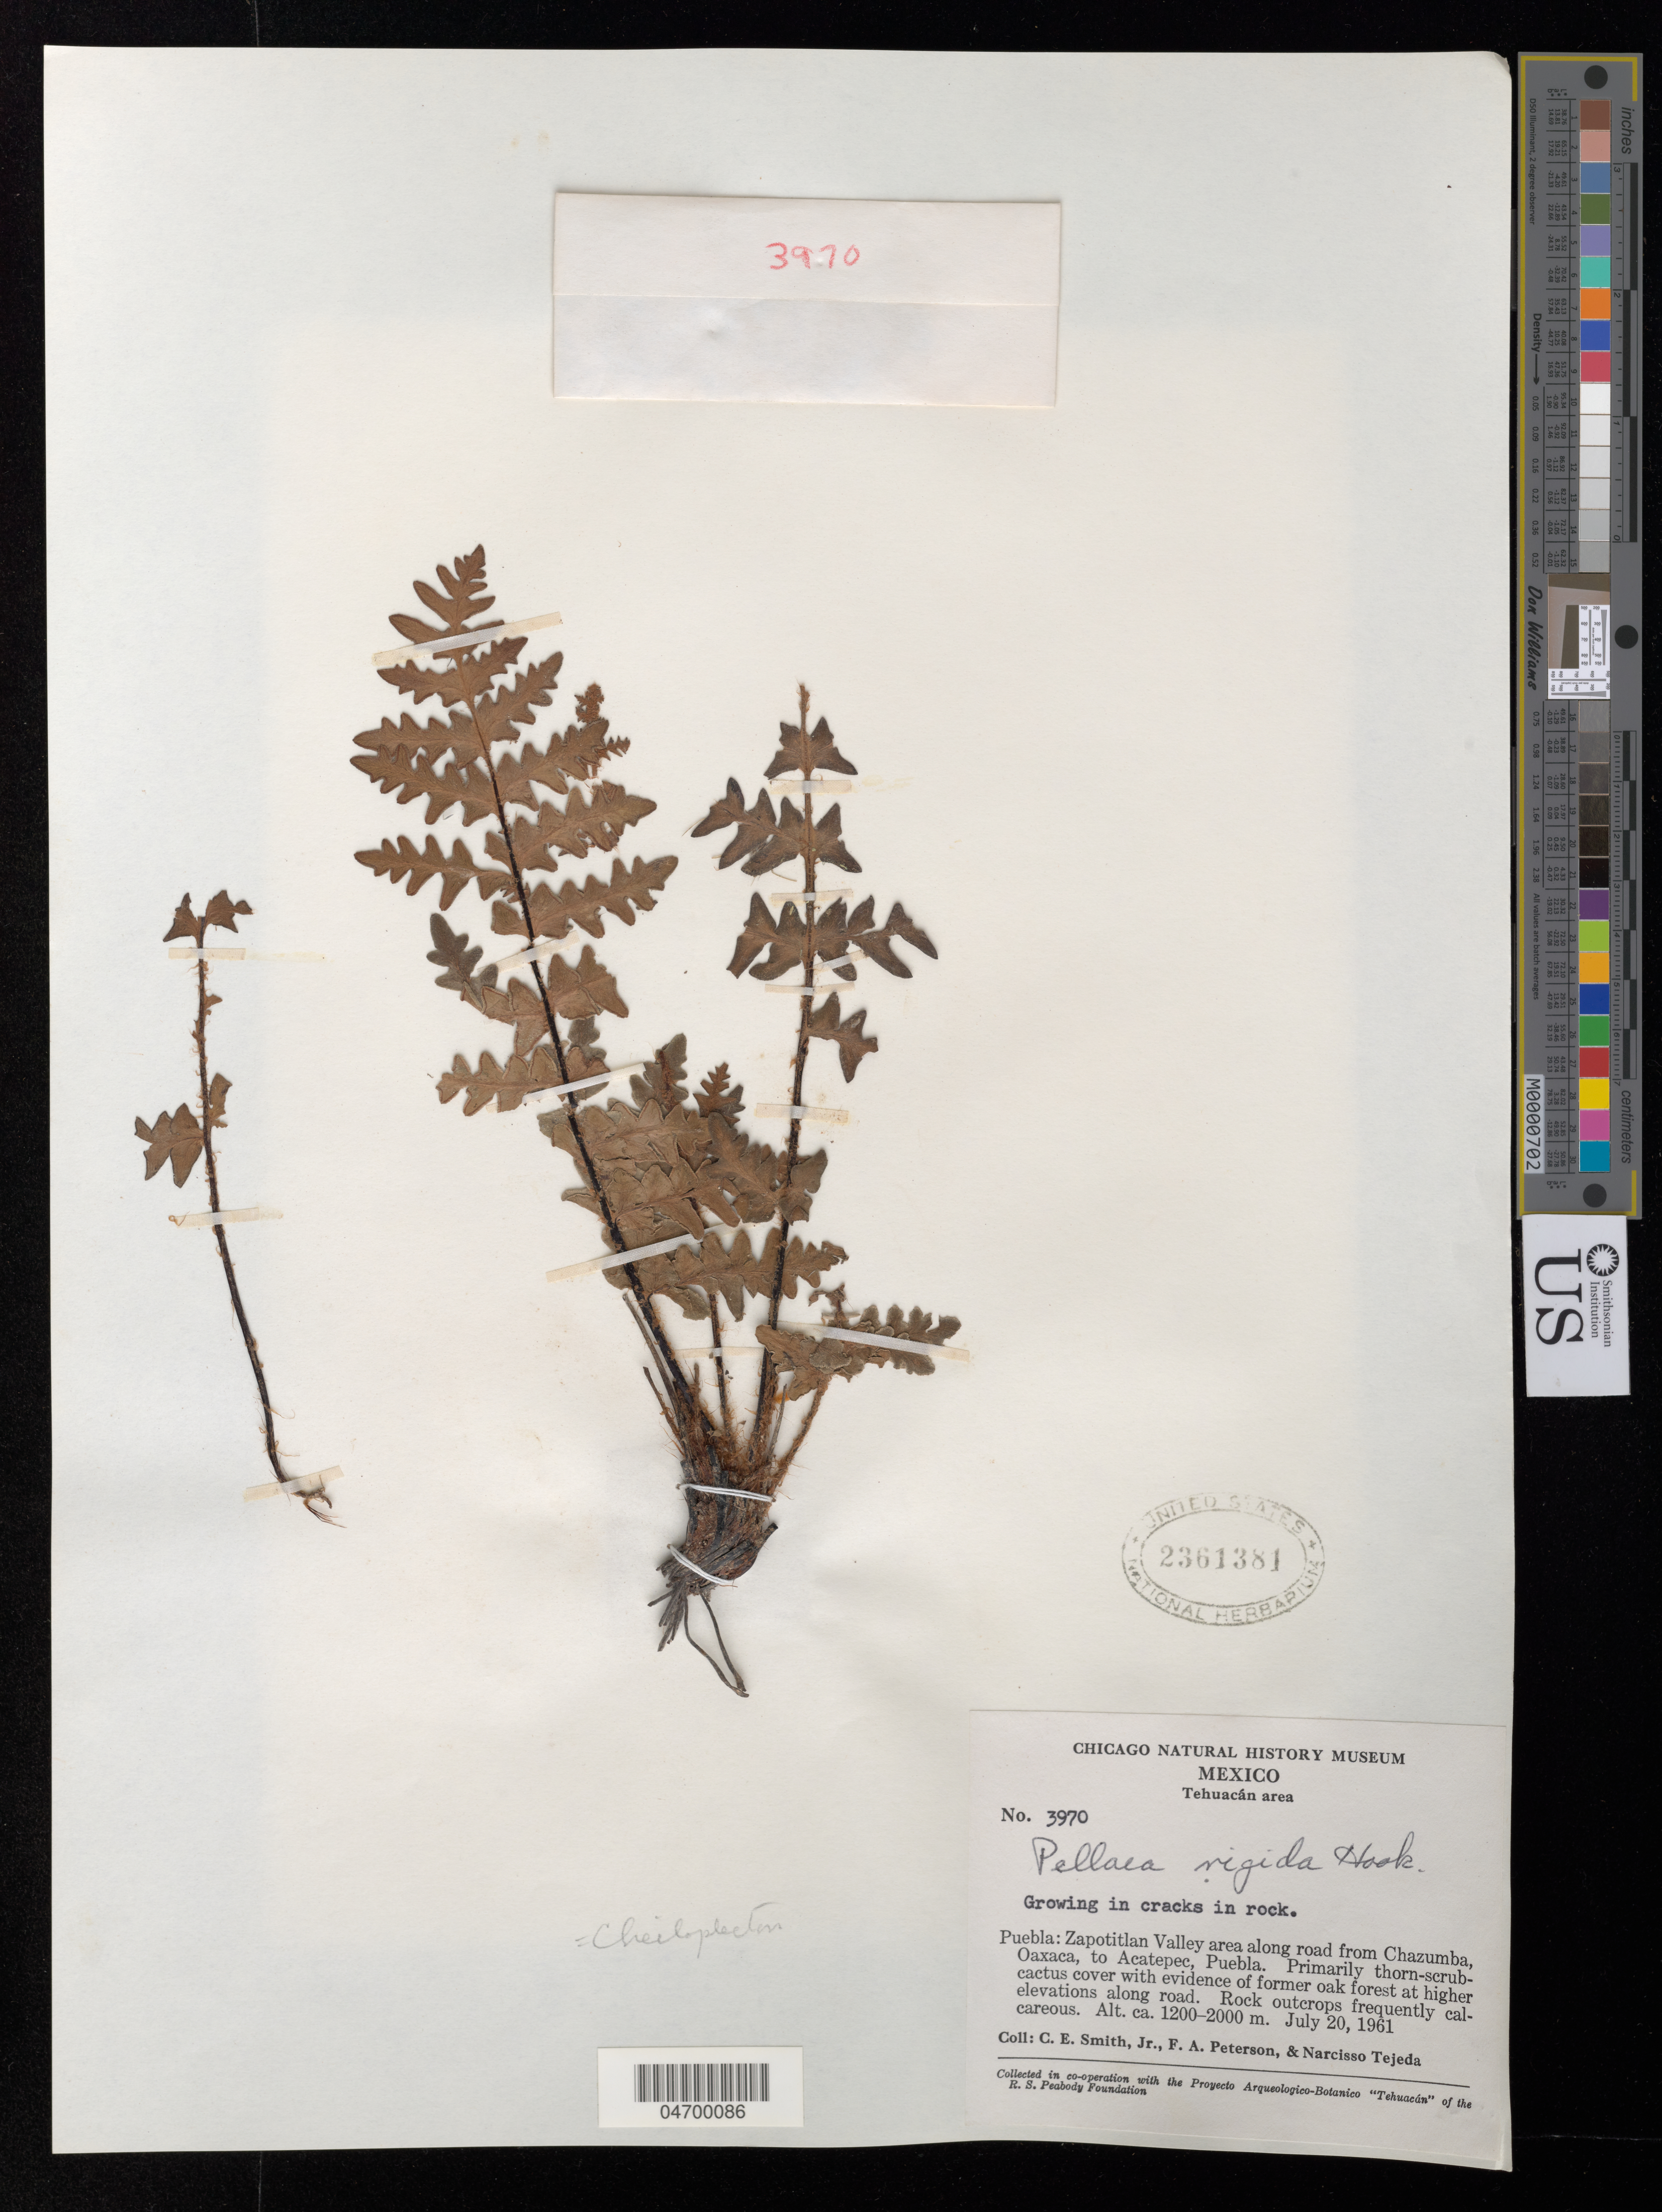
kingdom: Plantae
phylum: Tracheophyta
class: Polypodiopsida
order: Polypodiales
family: Pteridaceae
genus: Cheiloplecton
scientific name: Cheiloplecton rigidum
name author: (Sw.) Fée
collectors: C. E. Smith Jr., F. A. Peterson & N. Tejeda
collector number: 3970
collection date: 1961-07-20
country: Mexico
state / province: Puebla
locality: Tehuacán area. Zapotitlan Valley area along road from Chazumba, Oaxaca to Acatepec, Puebla.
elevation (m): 1200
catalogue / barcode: US 2361381